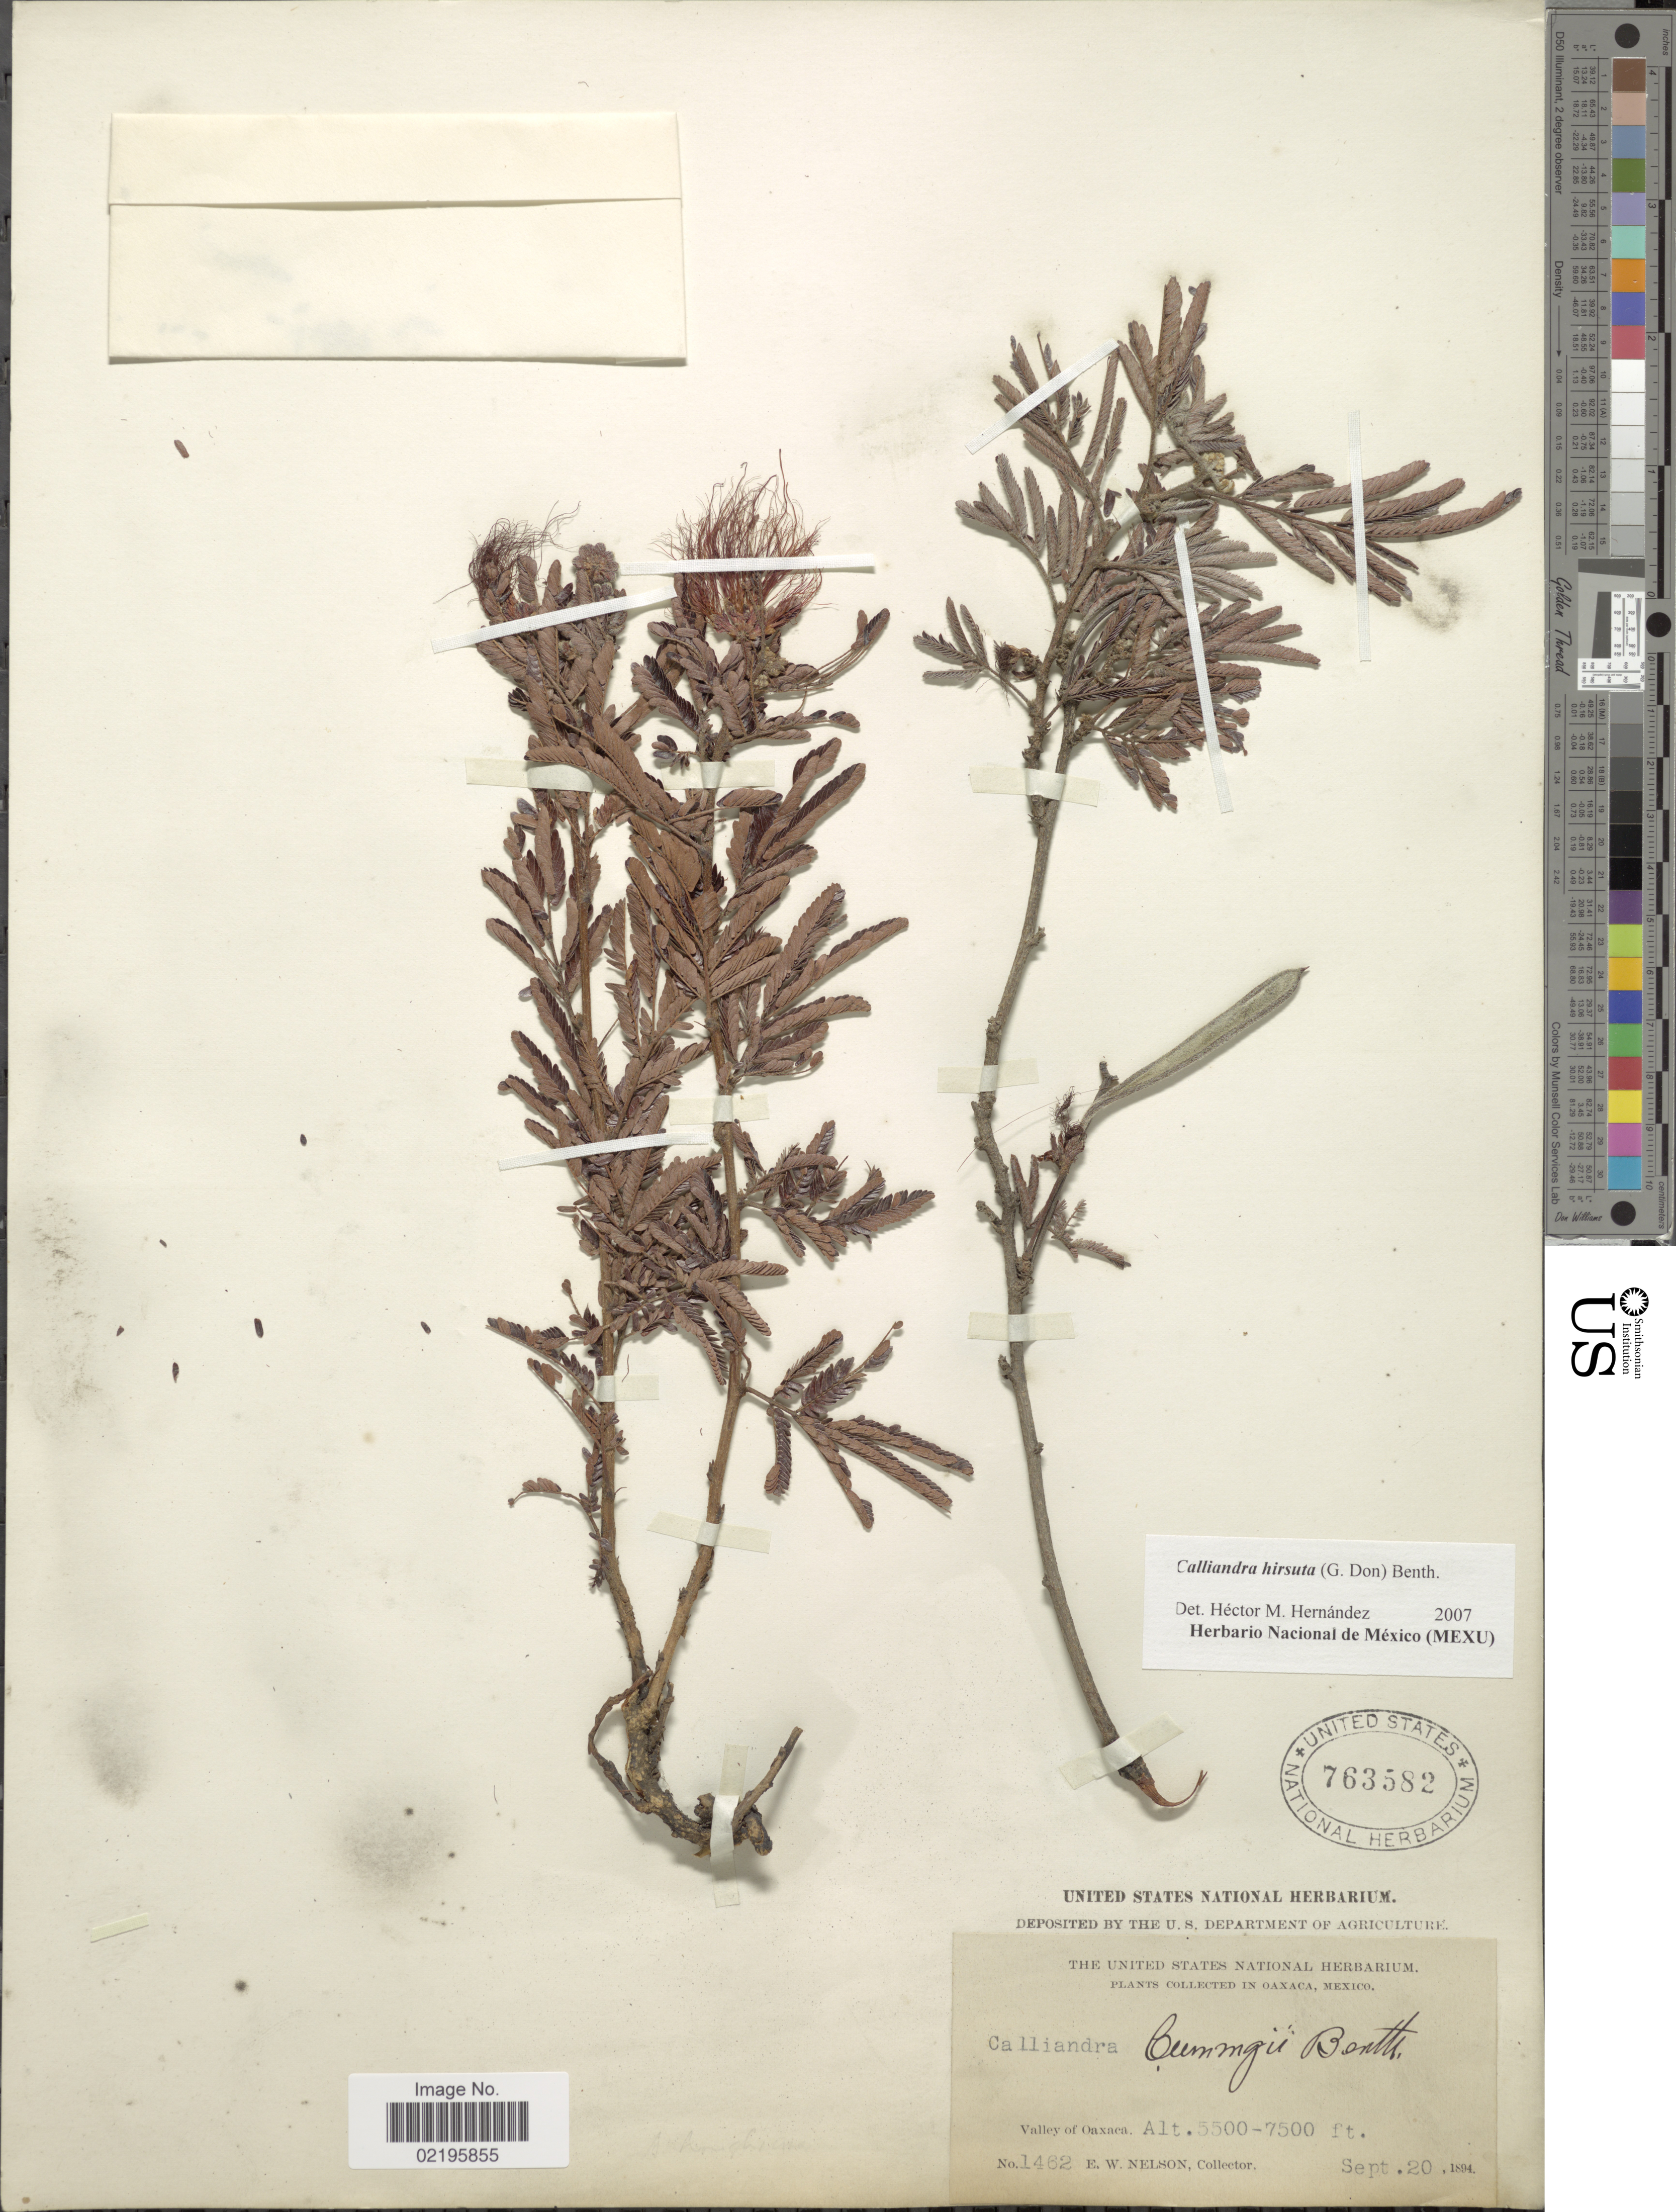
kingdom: Plantae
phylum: Tracheophyta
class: Magnoliopsida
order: Fabales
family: Fabaceae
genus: Calliandra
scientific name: Calliandra hirsuta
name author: Benth.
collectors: E. W. Nelson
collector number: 1462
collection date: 1894-09-20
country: Mexico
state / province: Oaxaca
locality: Valley of Oaxaca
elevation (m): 1676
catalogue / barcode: US 763582